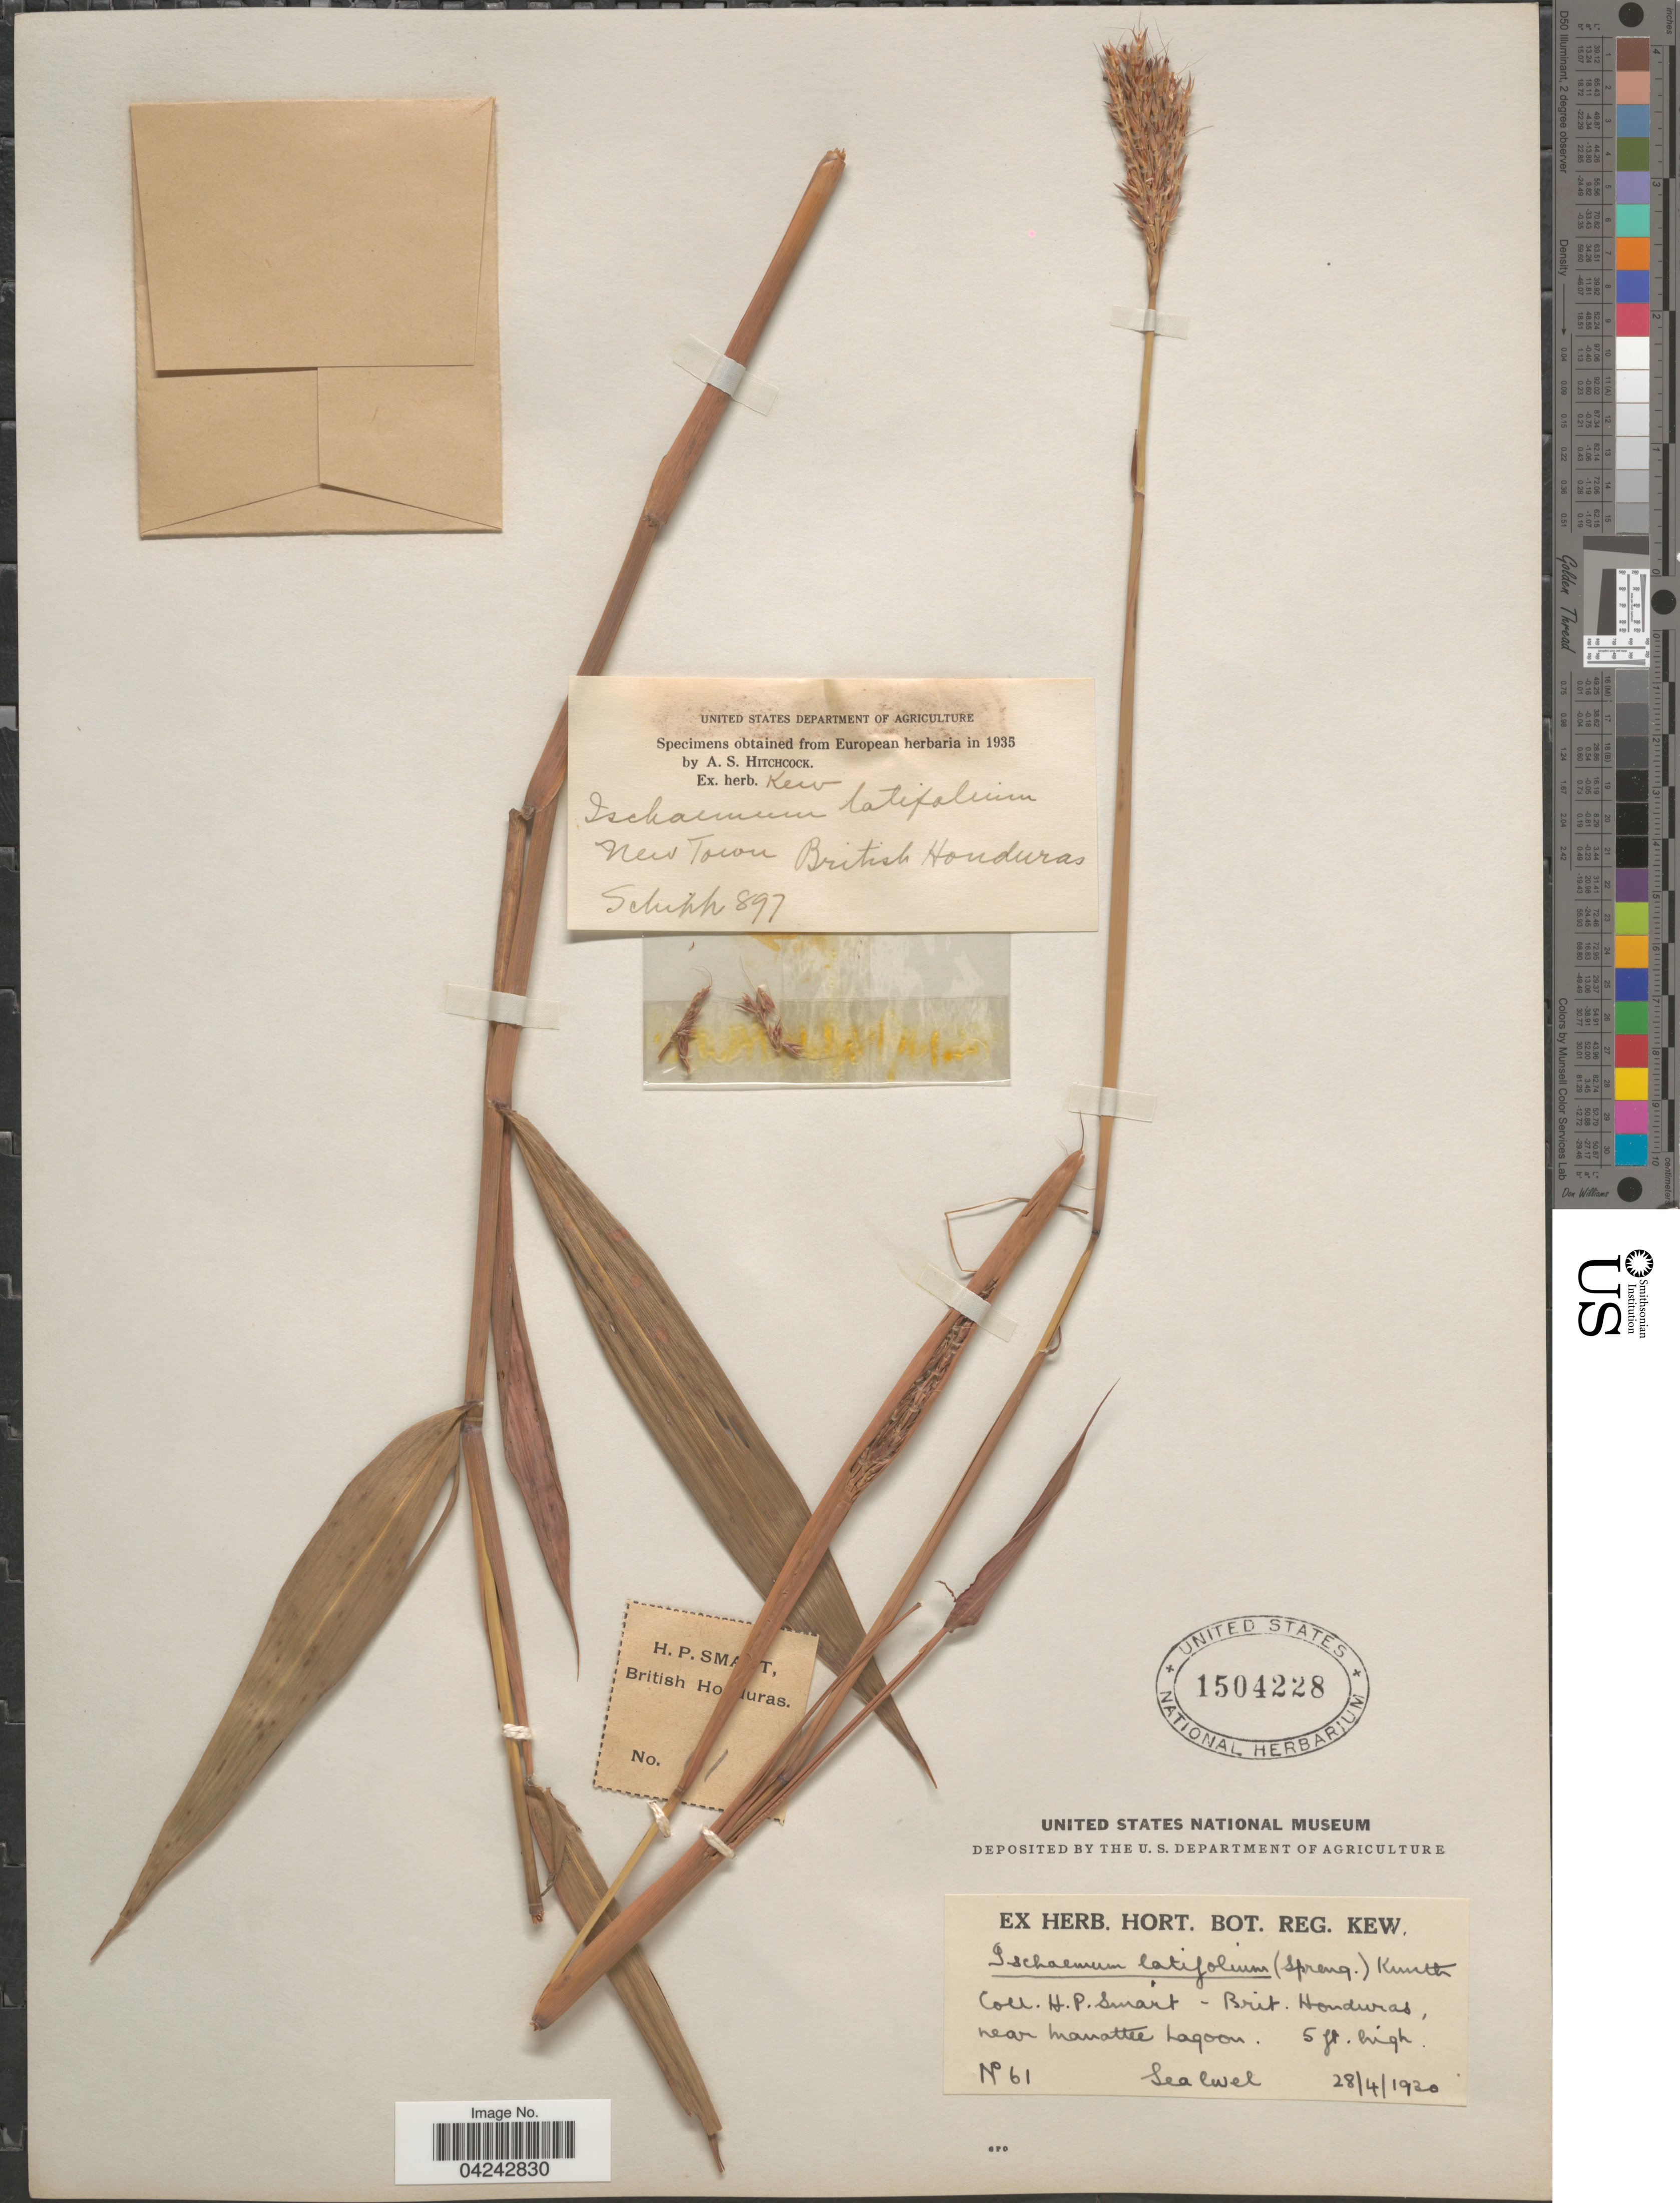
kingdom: Plantae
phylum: Tracheophyta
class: Liliopsida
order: Poales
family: Poaceae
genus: Ischaemum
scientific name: Ischaemum latifolium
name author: (Spreng.) Kunth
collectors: H. Smart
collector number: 61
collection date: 1930-04-28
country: Belize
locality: Brit. Honduras, near Manatee Lagoon.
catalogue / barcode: US 1504228